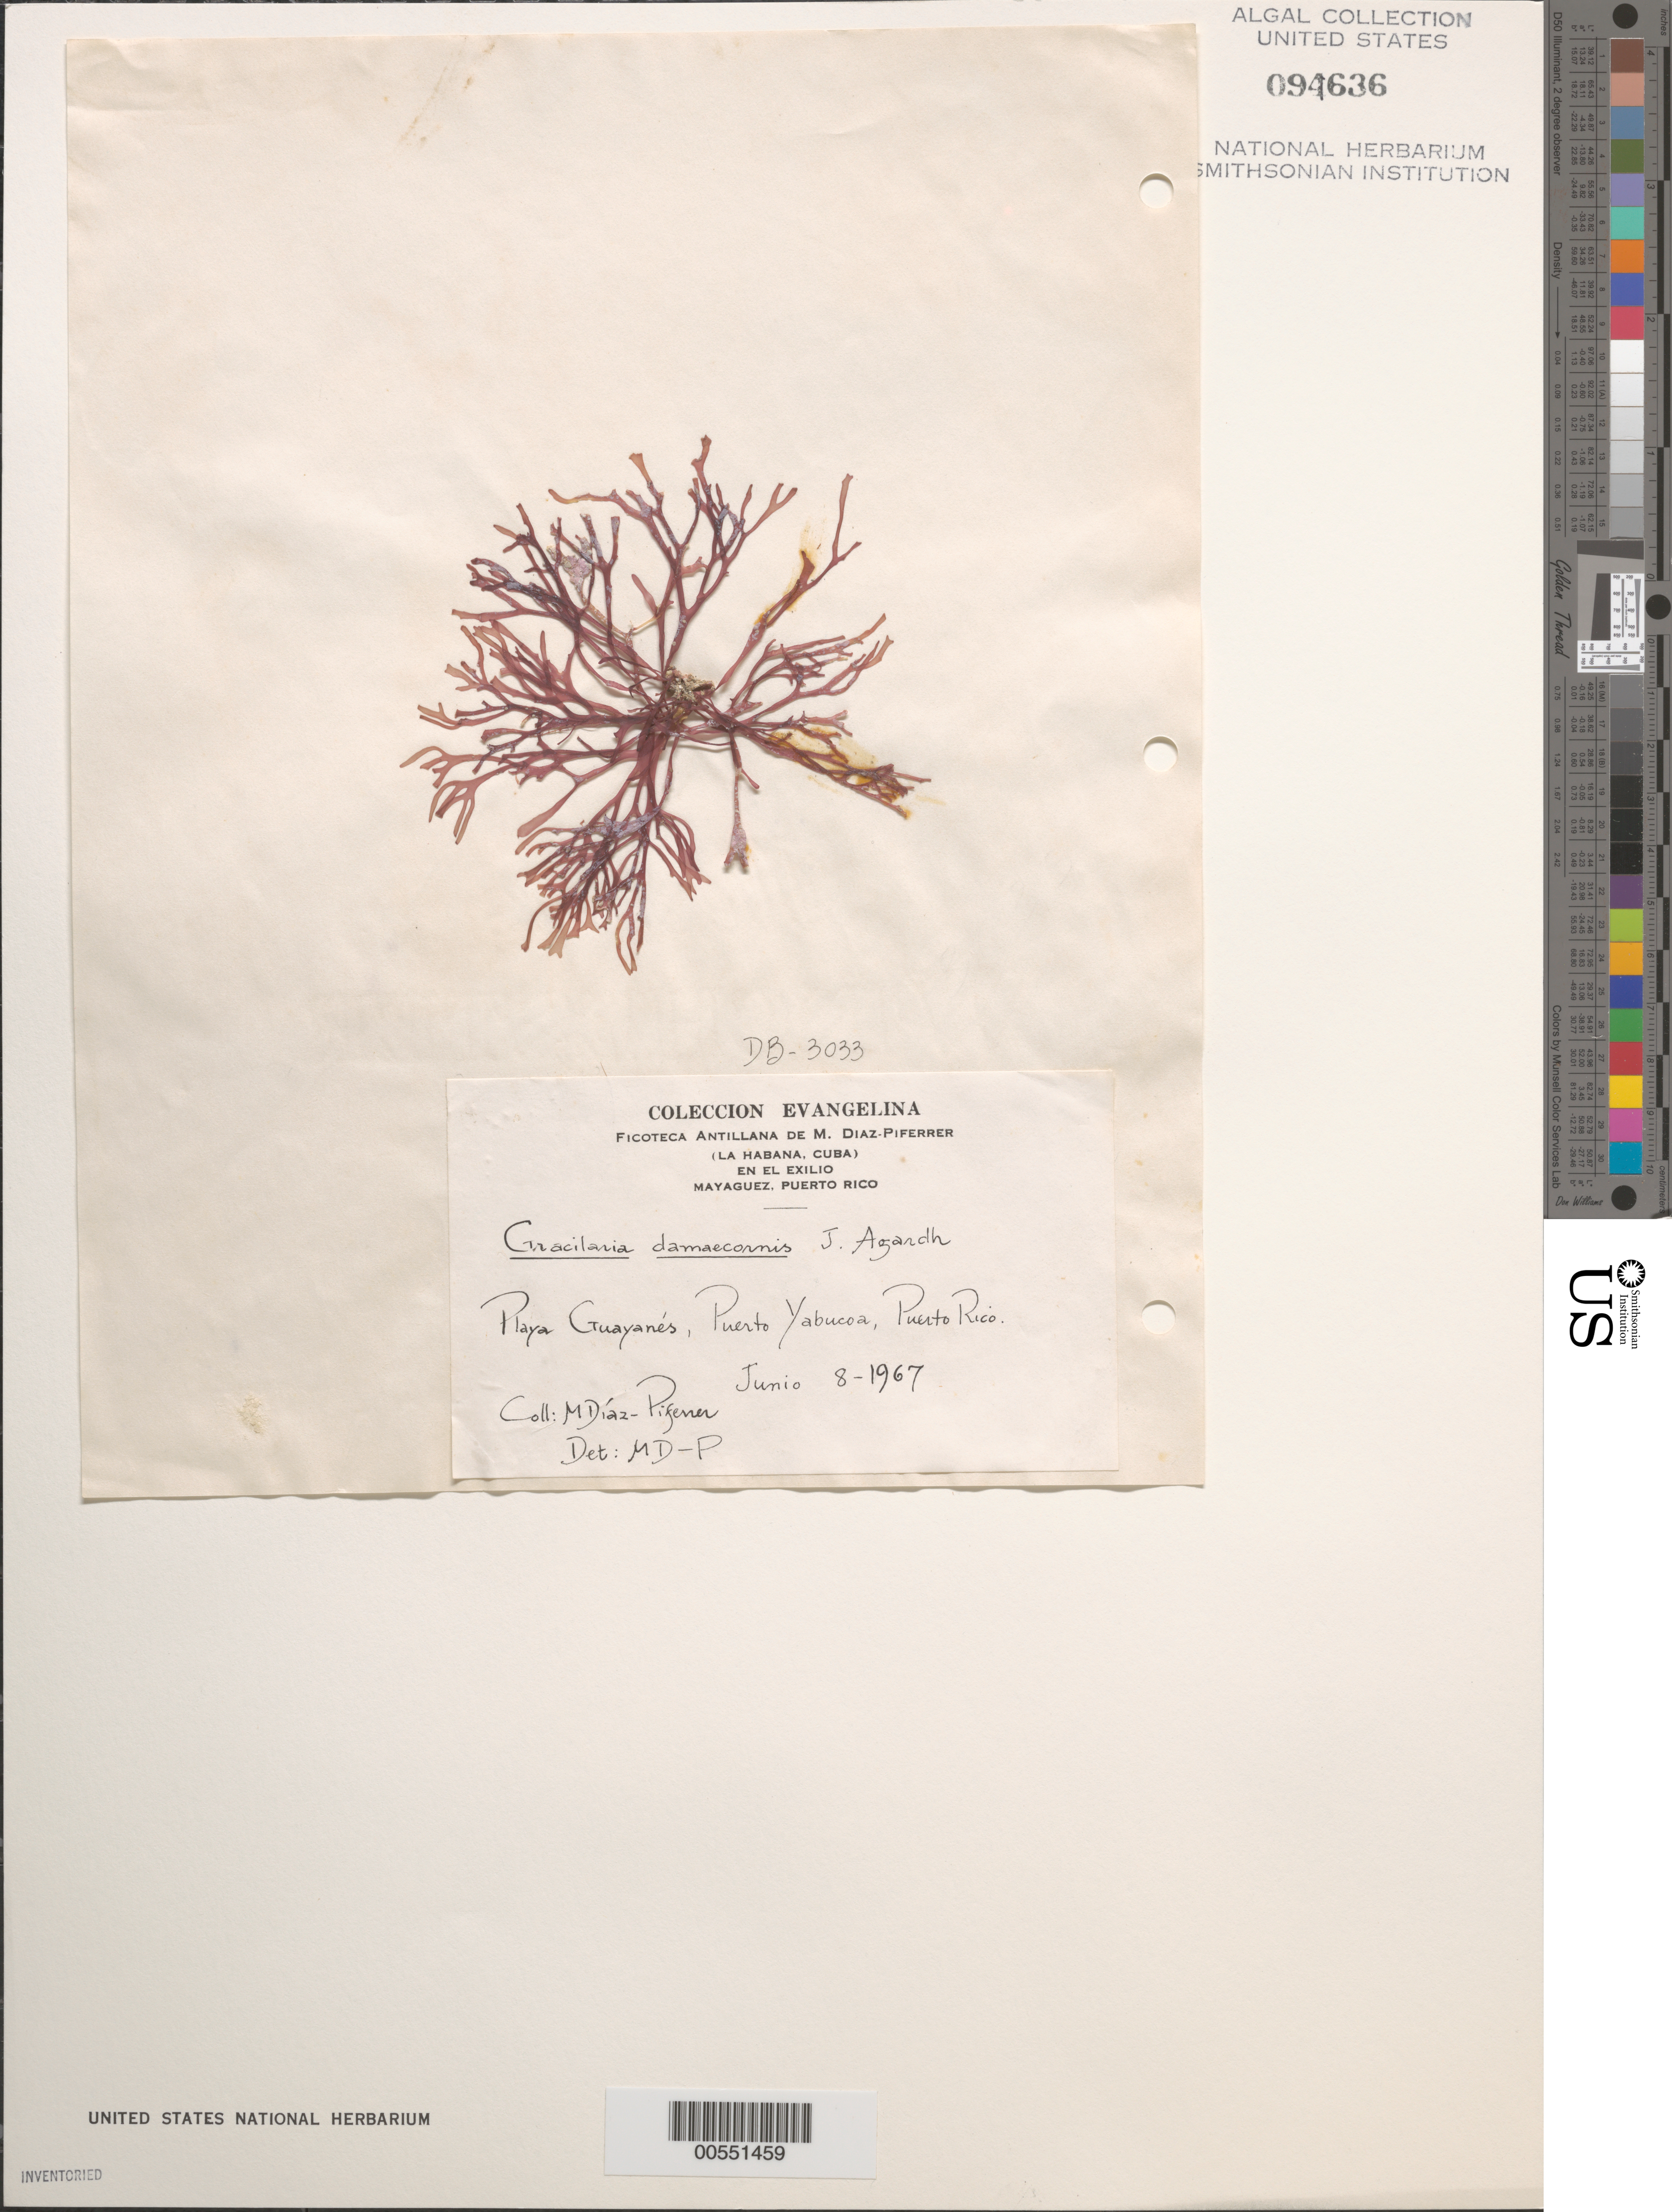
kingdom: Plantae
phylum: Rhodophyta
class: Florideophyceae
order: Gracilariales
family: Gracilariaceae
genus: Gracilaria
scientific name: Gracilaria damaecornis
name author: J. Agardh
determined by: Diaz-Piferrer, M.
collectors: M. Diaz-Piferrer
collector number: Db-3033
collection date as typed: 08 Jun 1967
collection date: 1967-06-08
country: Puerto Rico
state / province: Yabucoa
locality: Puerto yabucoa, playa guayanes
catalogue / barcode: US 94636